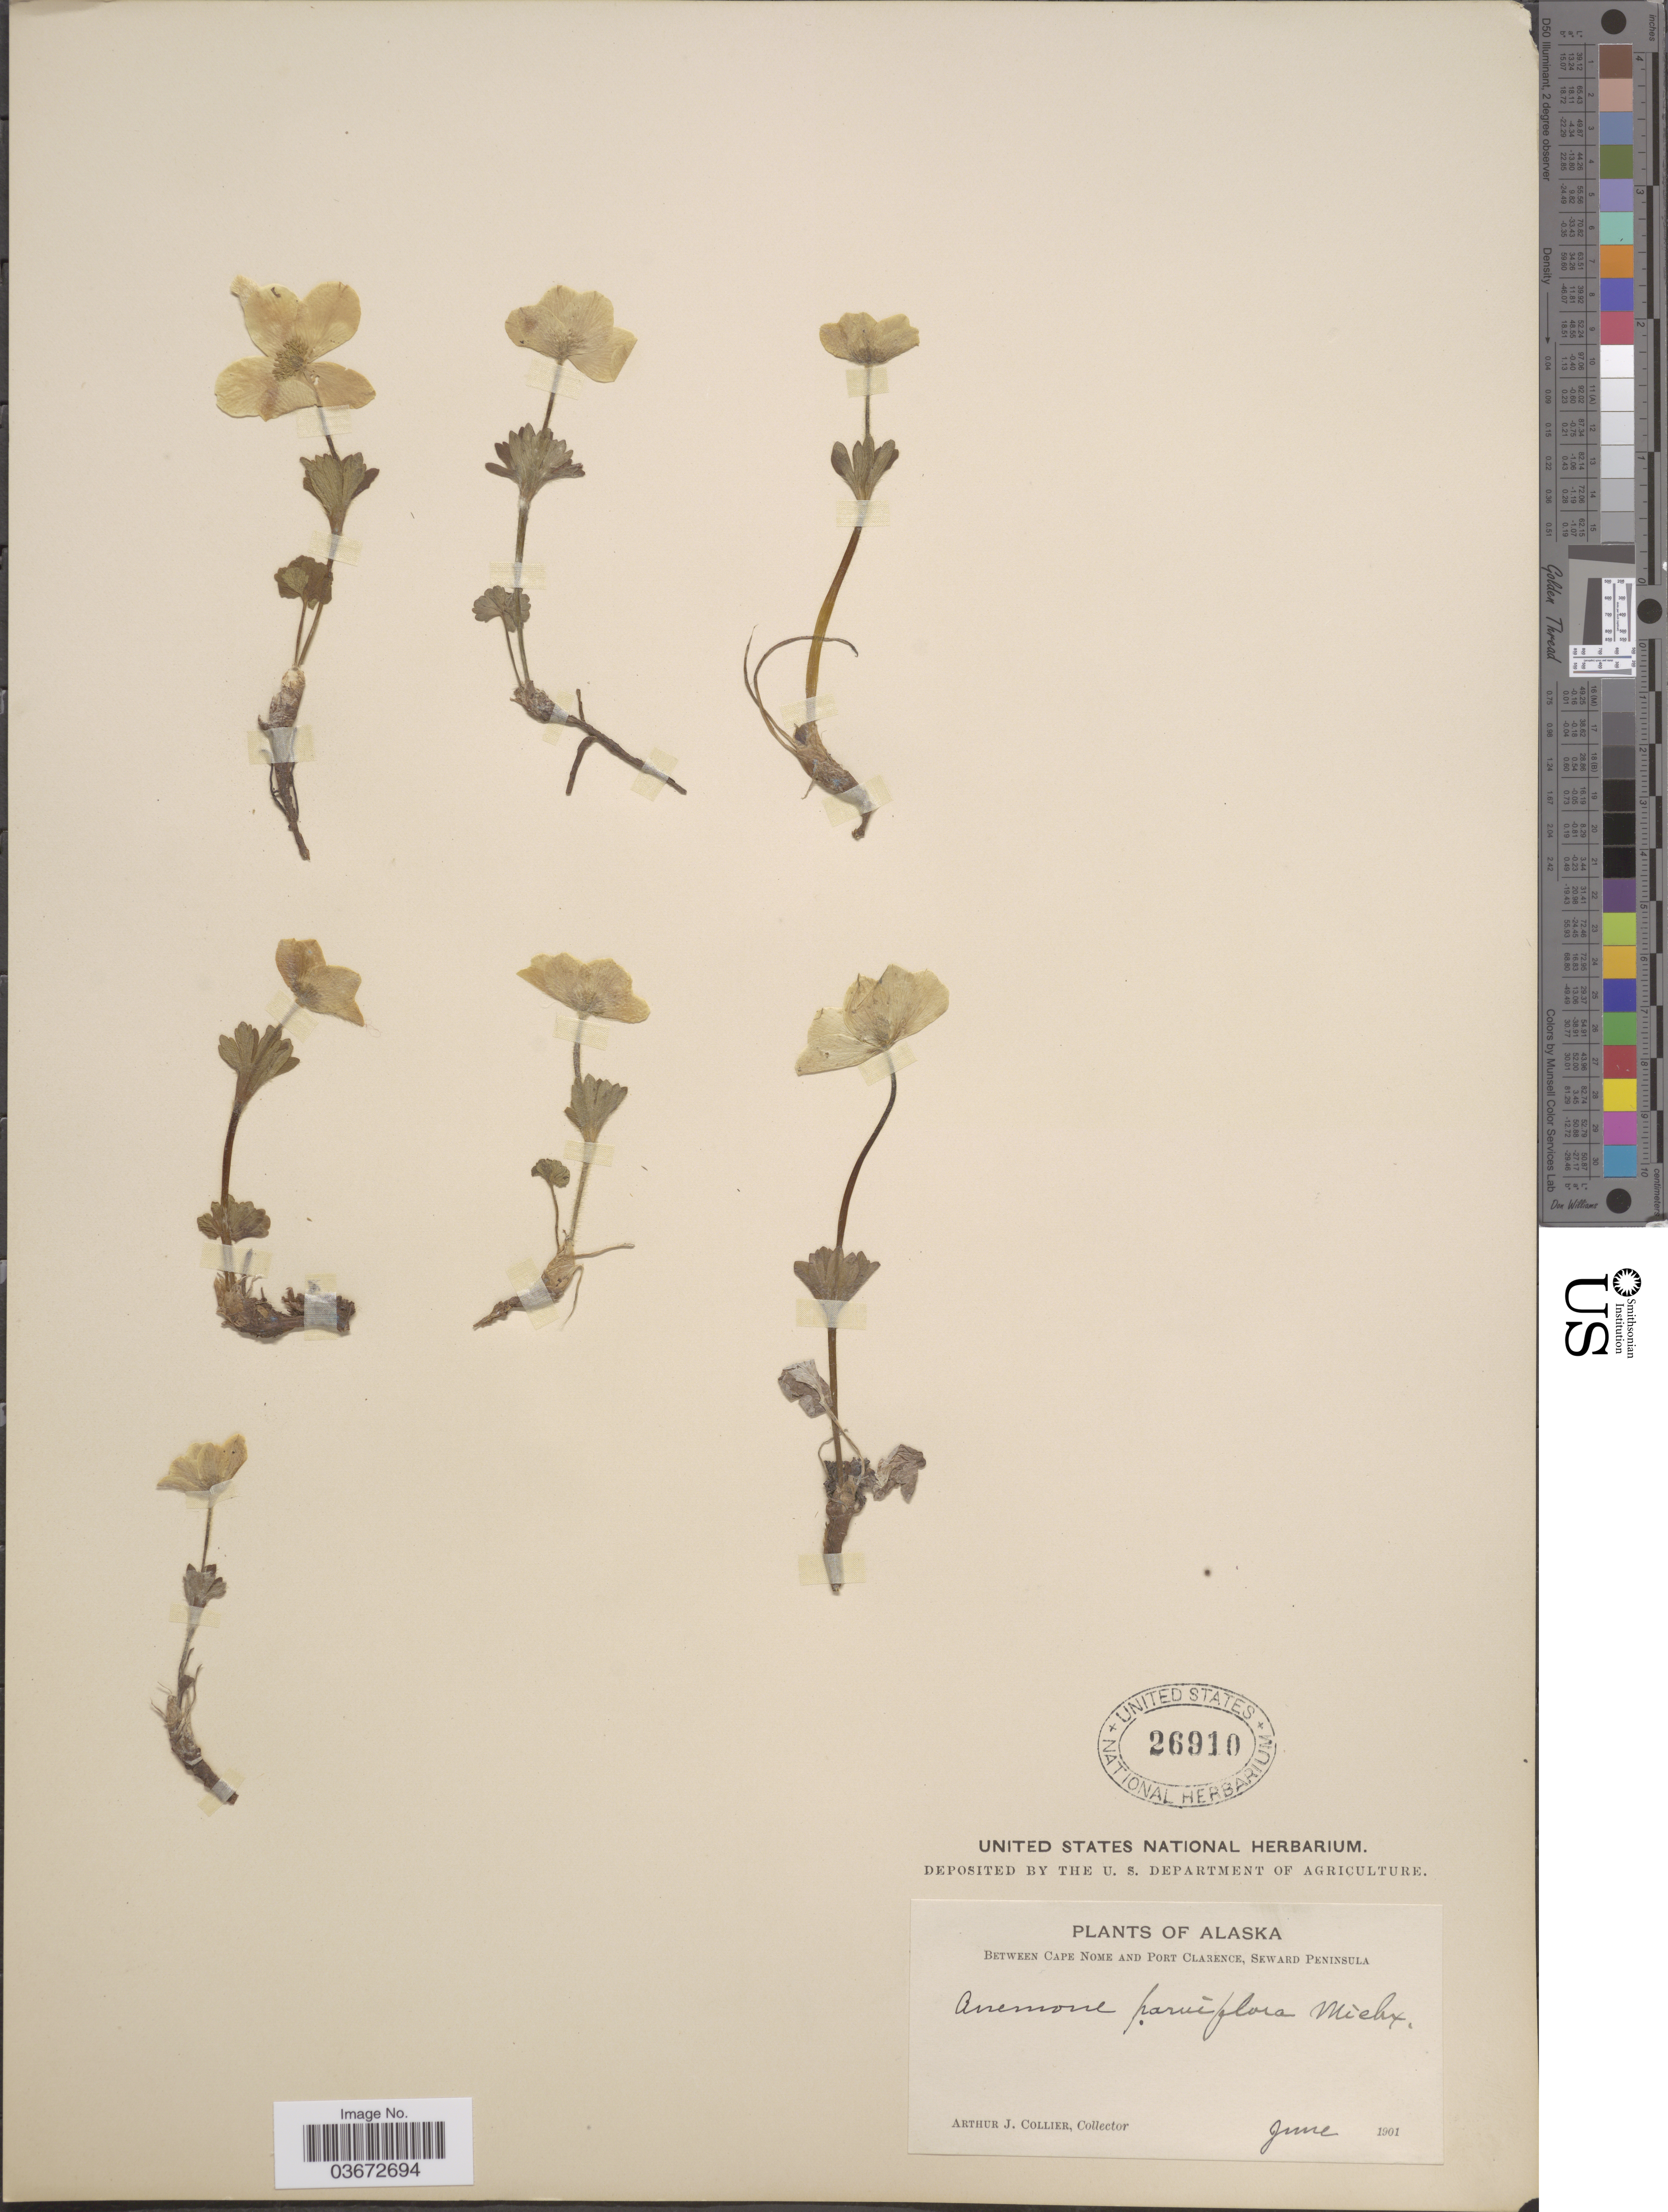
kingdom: Plantae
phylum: Tracheophyta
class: Magnoliopsida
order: Ranunculales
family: Ranunculaceae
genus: Anemone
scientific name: Anemone parviflora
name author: Michx.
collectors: A. Collier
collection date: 1901-06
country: United States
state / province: Alaska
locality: Between Cape Nome and Port Clarence, Seward Peninsula.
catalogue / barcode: US 26910